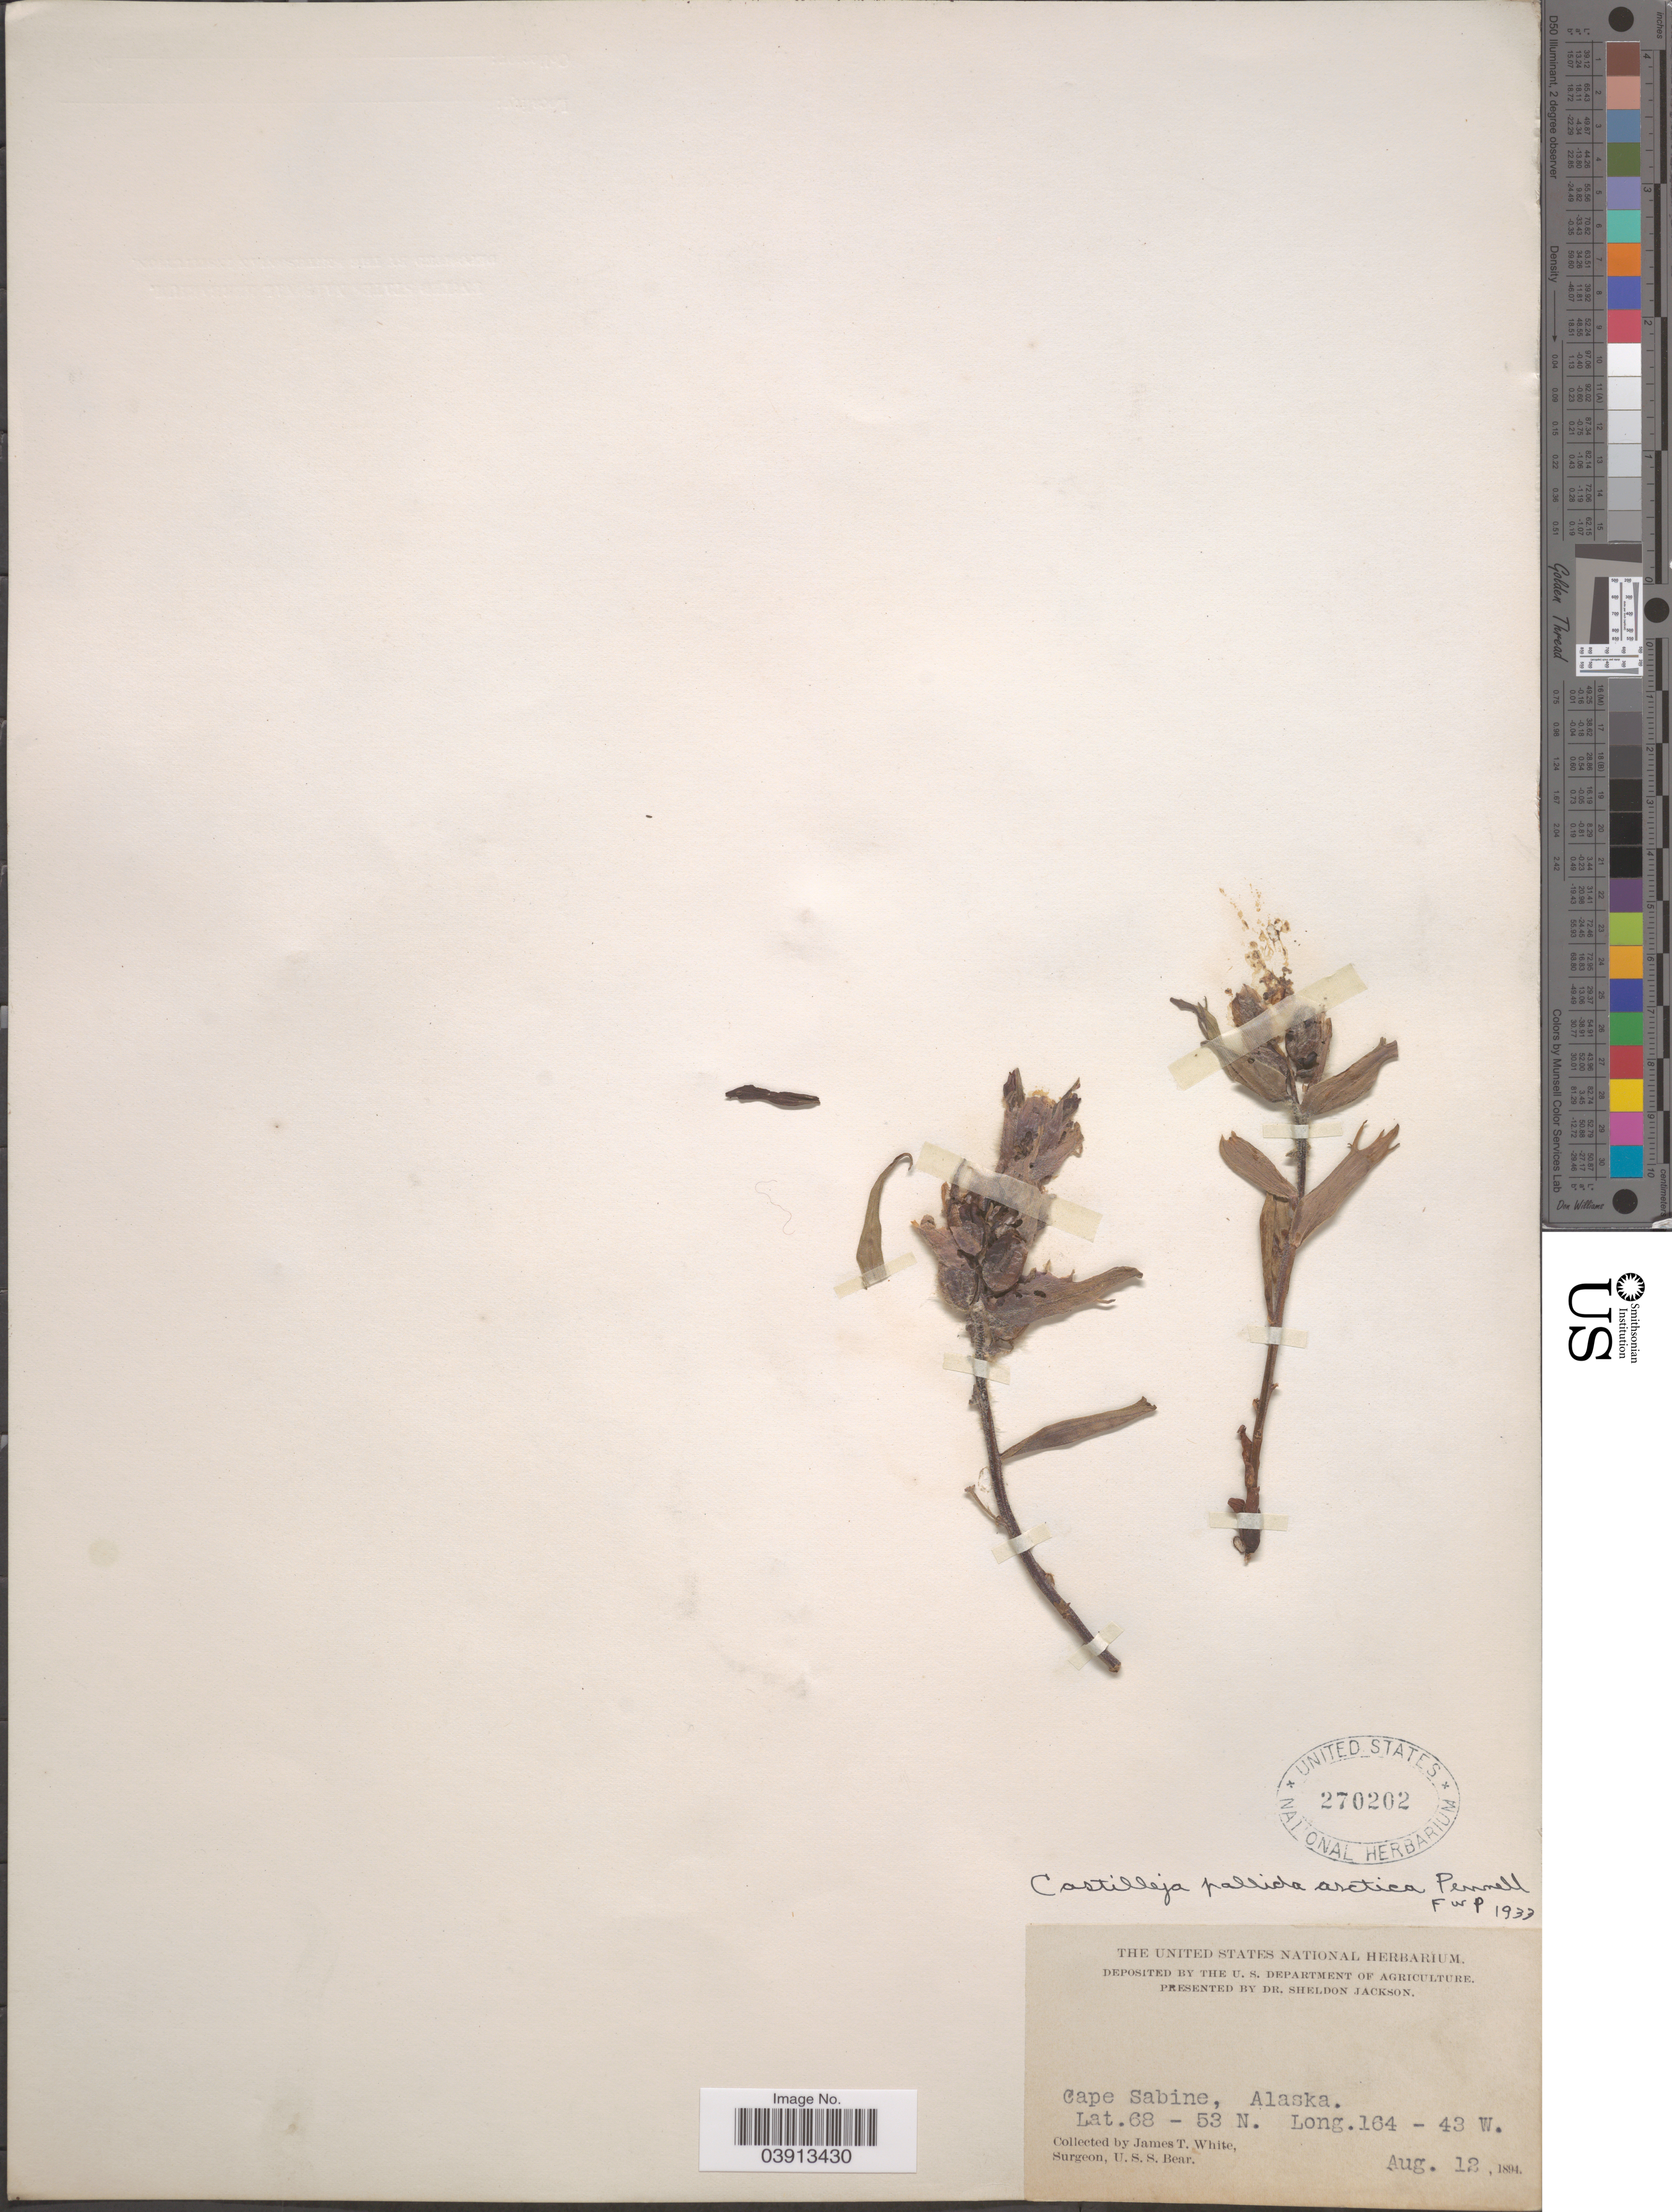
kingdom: Plantae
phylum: Tracheophyta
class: Magnoliopsida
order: Lamiales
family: Orobanchaceae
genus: Castilleja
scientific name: Castilleja pallida var. elegans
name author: (Malte) Pennell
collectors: J. T. White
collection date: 1894-08-12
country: United States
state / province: Alaska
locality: Cape Sabine.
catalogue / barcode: US 270202